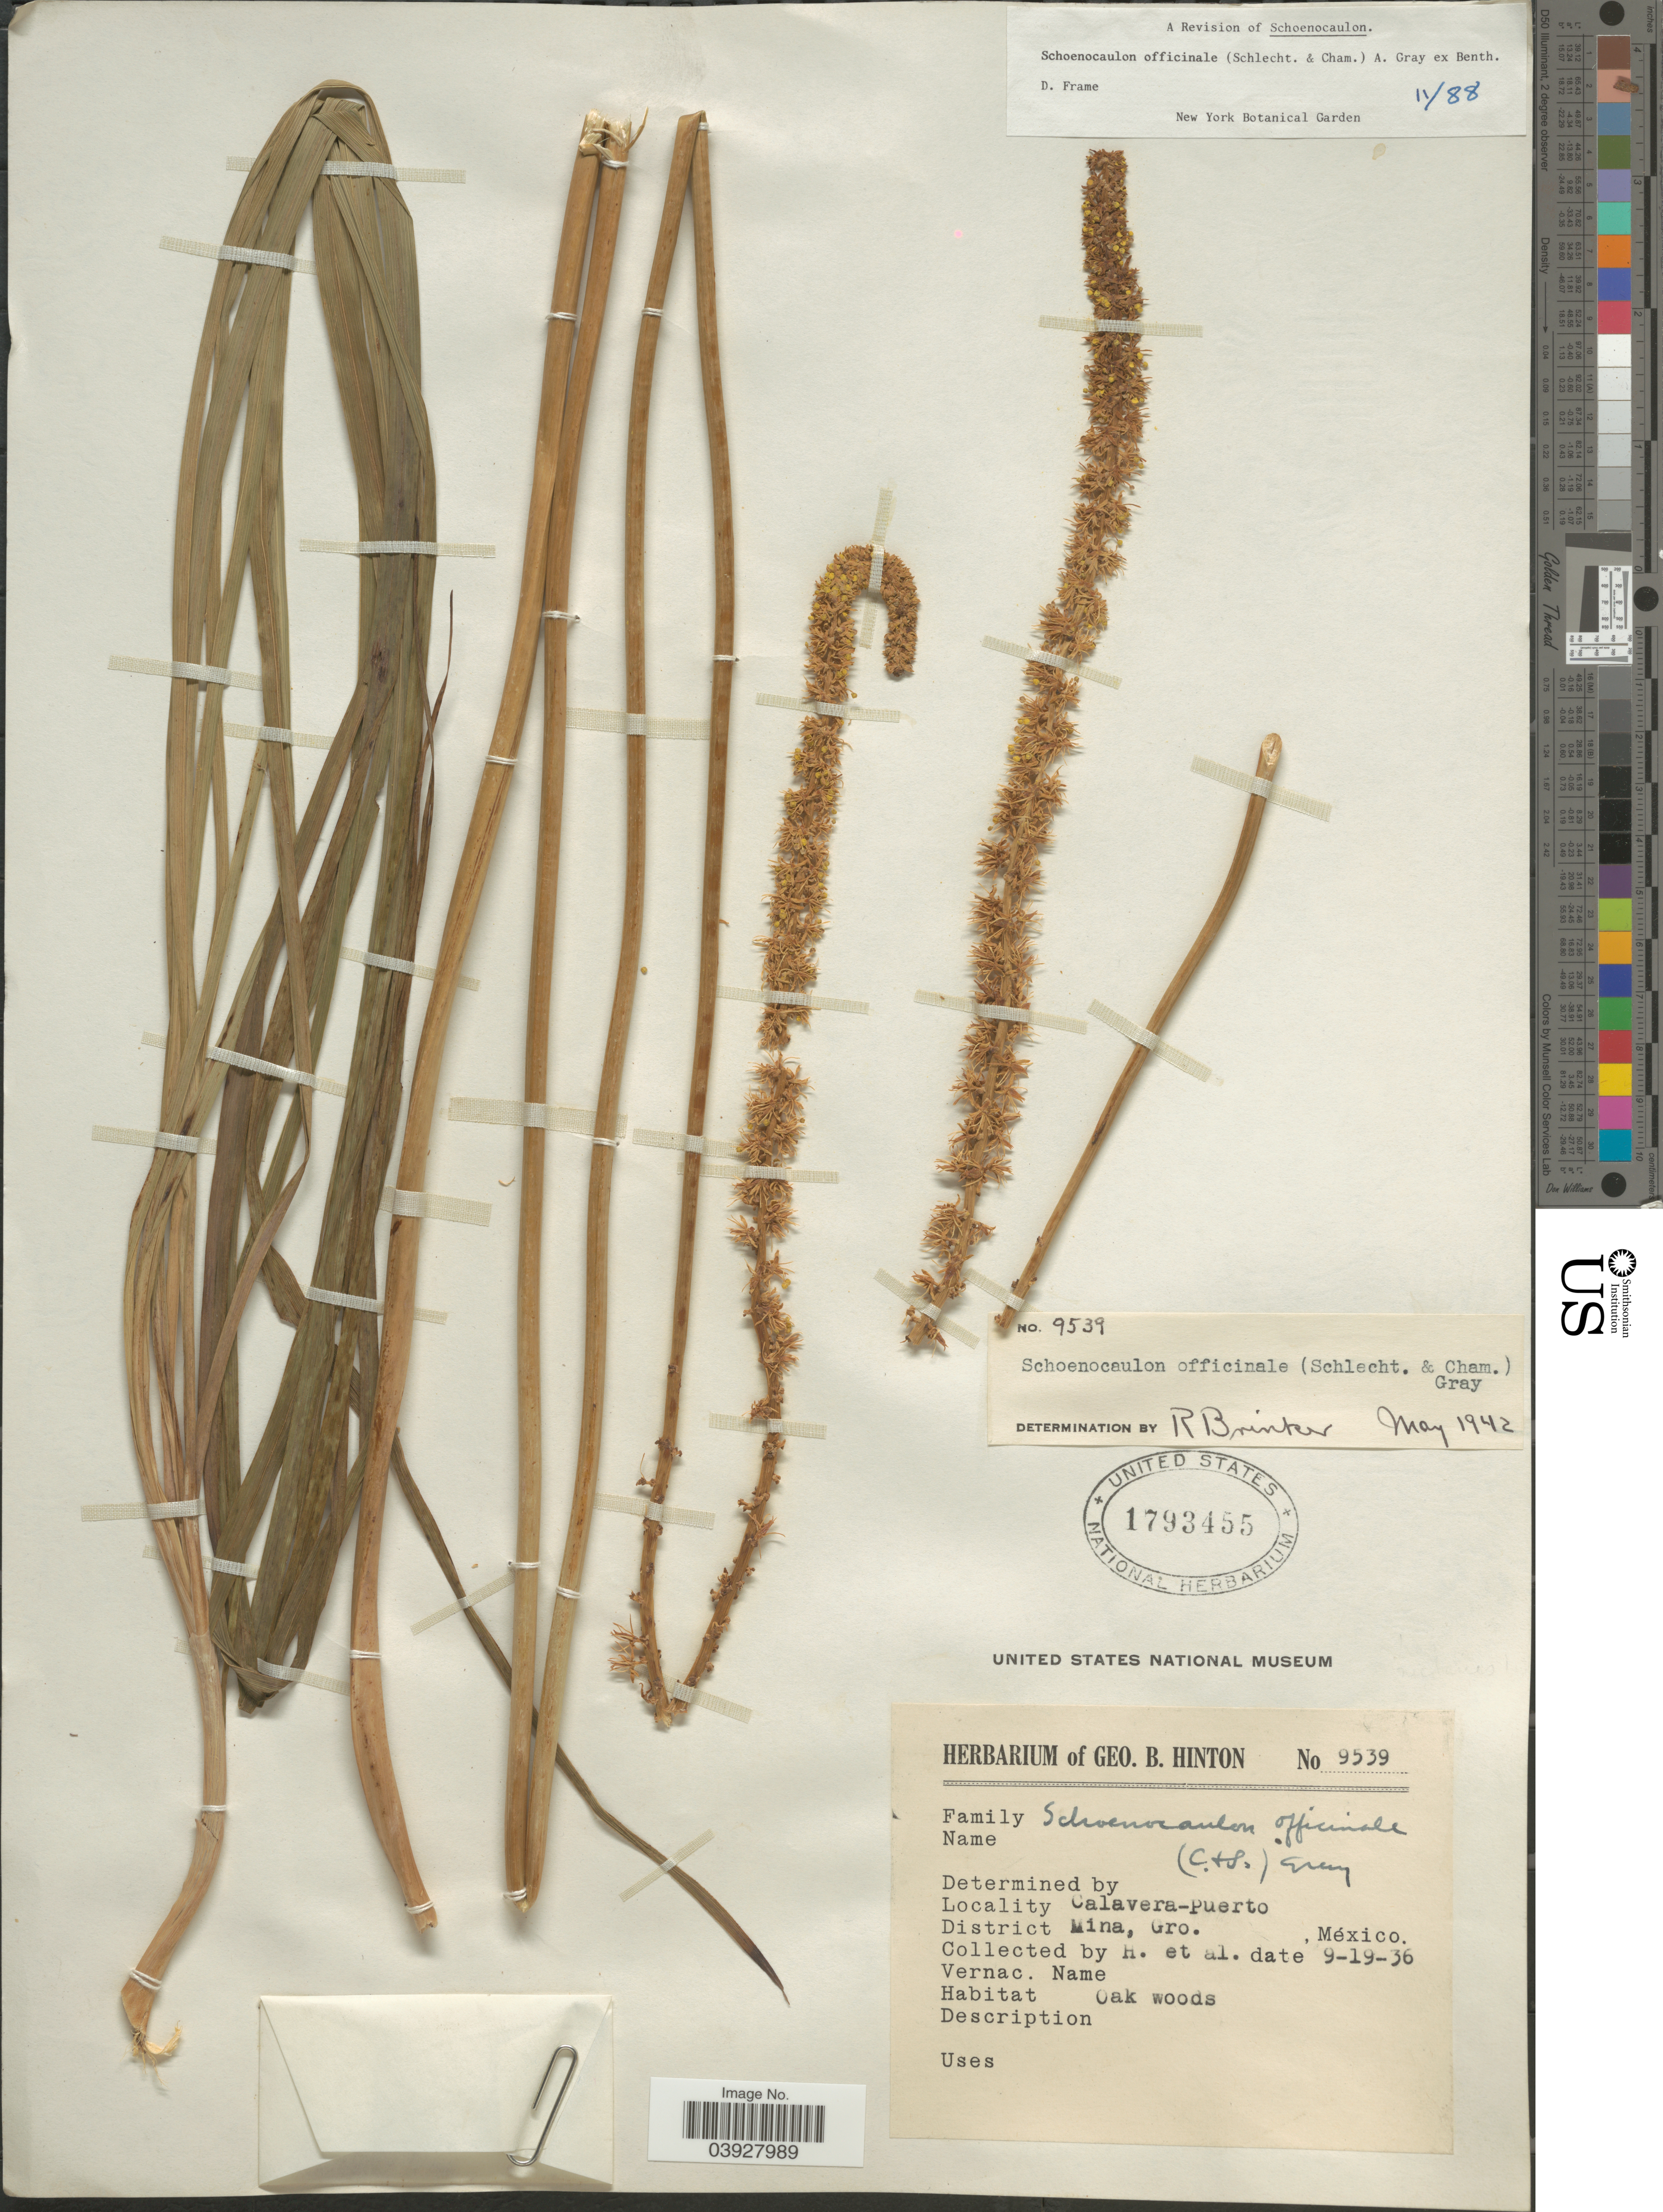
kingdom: Plantae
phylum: Tracheophyta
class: Liliopsida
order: Liliales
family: Melanthiaceae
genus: Schoenocaulon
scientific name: Schoenocaulon officinale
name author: (Schltdl.) A. Gray ex Benth.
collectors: G. B. Hinton & et al.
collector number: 9539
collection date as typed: Transcribed d/m/y: 19/9/36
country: Mexico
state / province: Guerrero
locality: Calavera-Puerto. District Mina.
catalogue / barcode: US 1793455